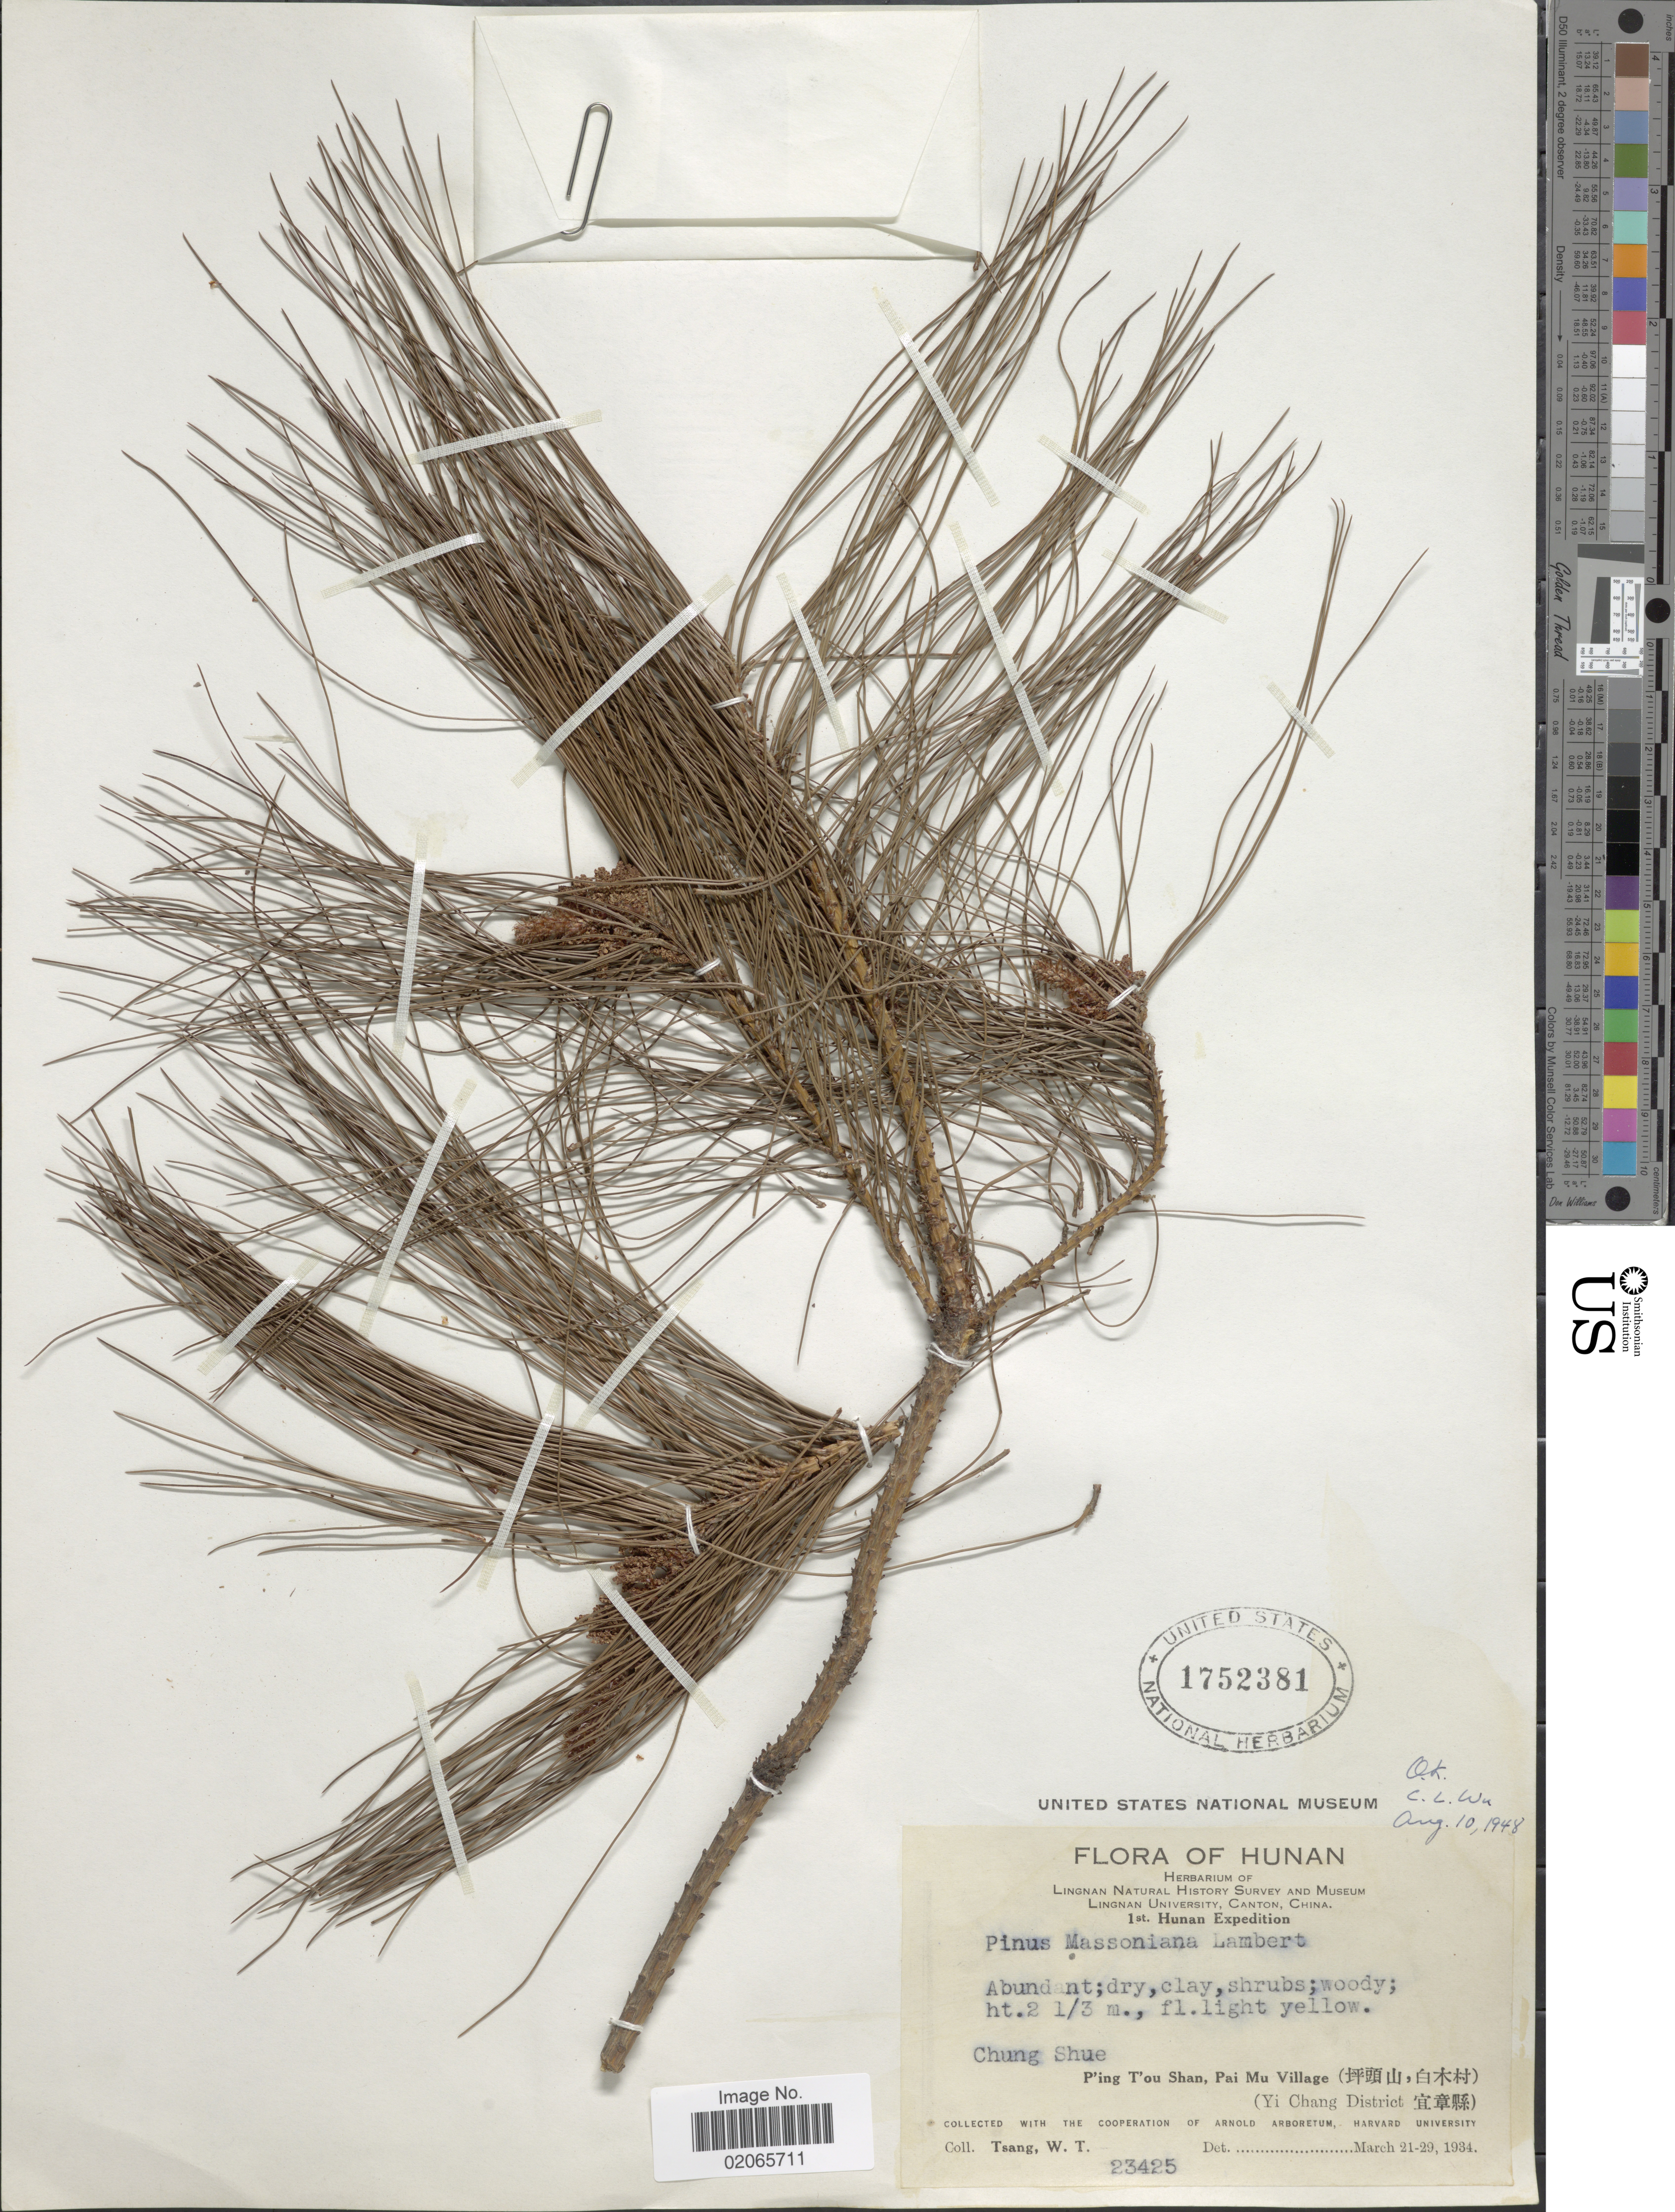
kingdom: Plantae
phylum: Tracheophyta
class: Pinopsida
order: Pinales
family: Pinaceae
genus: Pinus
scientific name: Pinus massoniana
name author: D. Don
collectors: W. T. Tsang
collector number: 23425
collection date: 1934-03-21/1934-03-29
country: China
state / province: Hunan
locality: Hunan, Chung Shue, P' ing T' ou Shan, Pai Mu Village (Yi Chang District)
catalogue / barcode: US 1752381